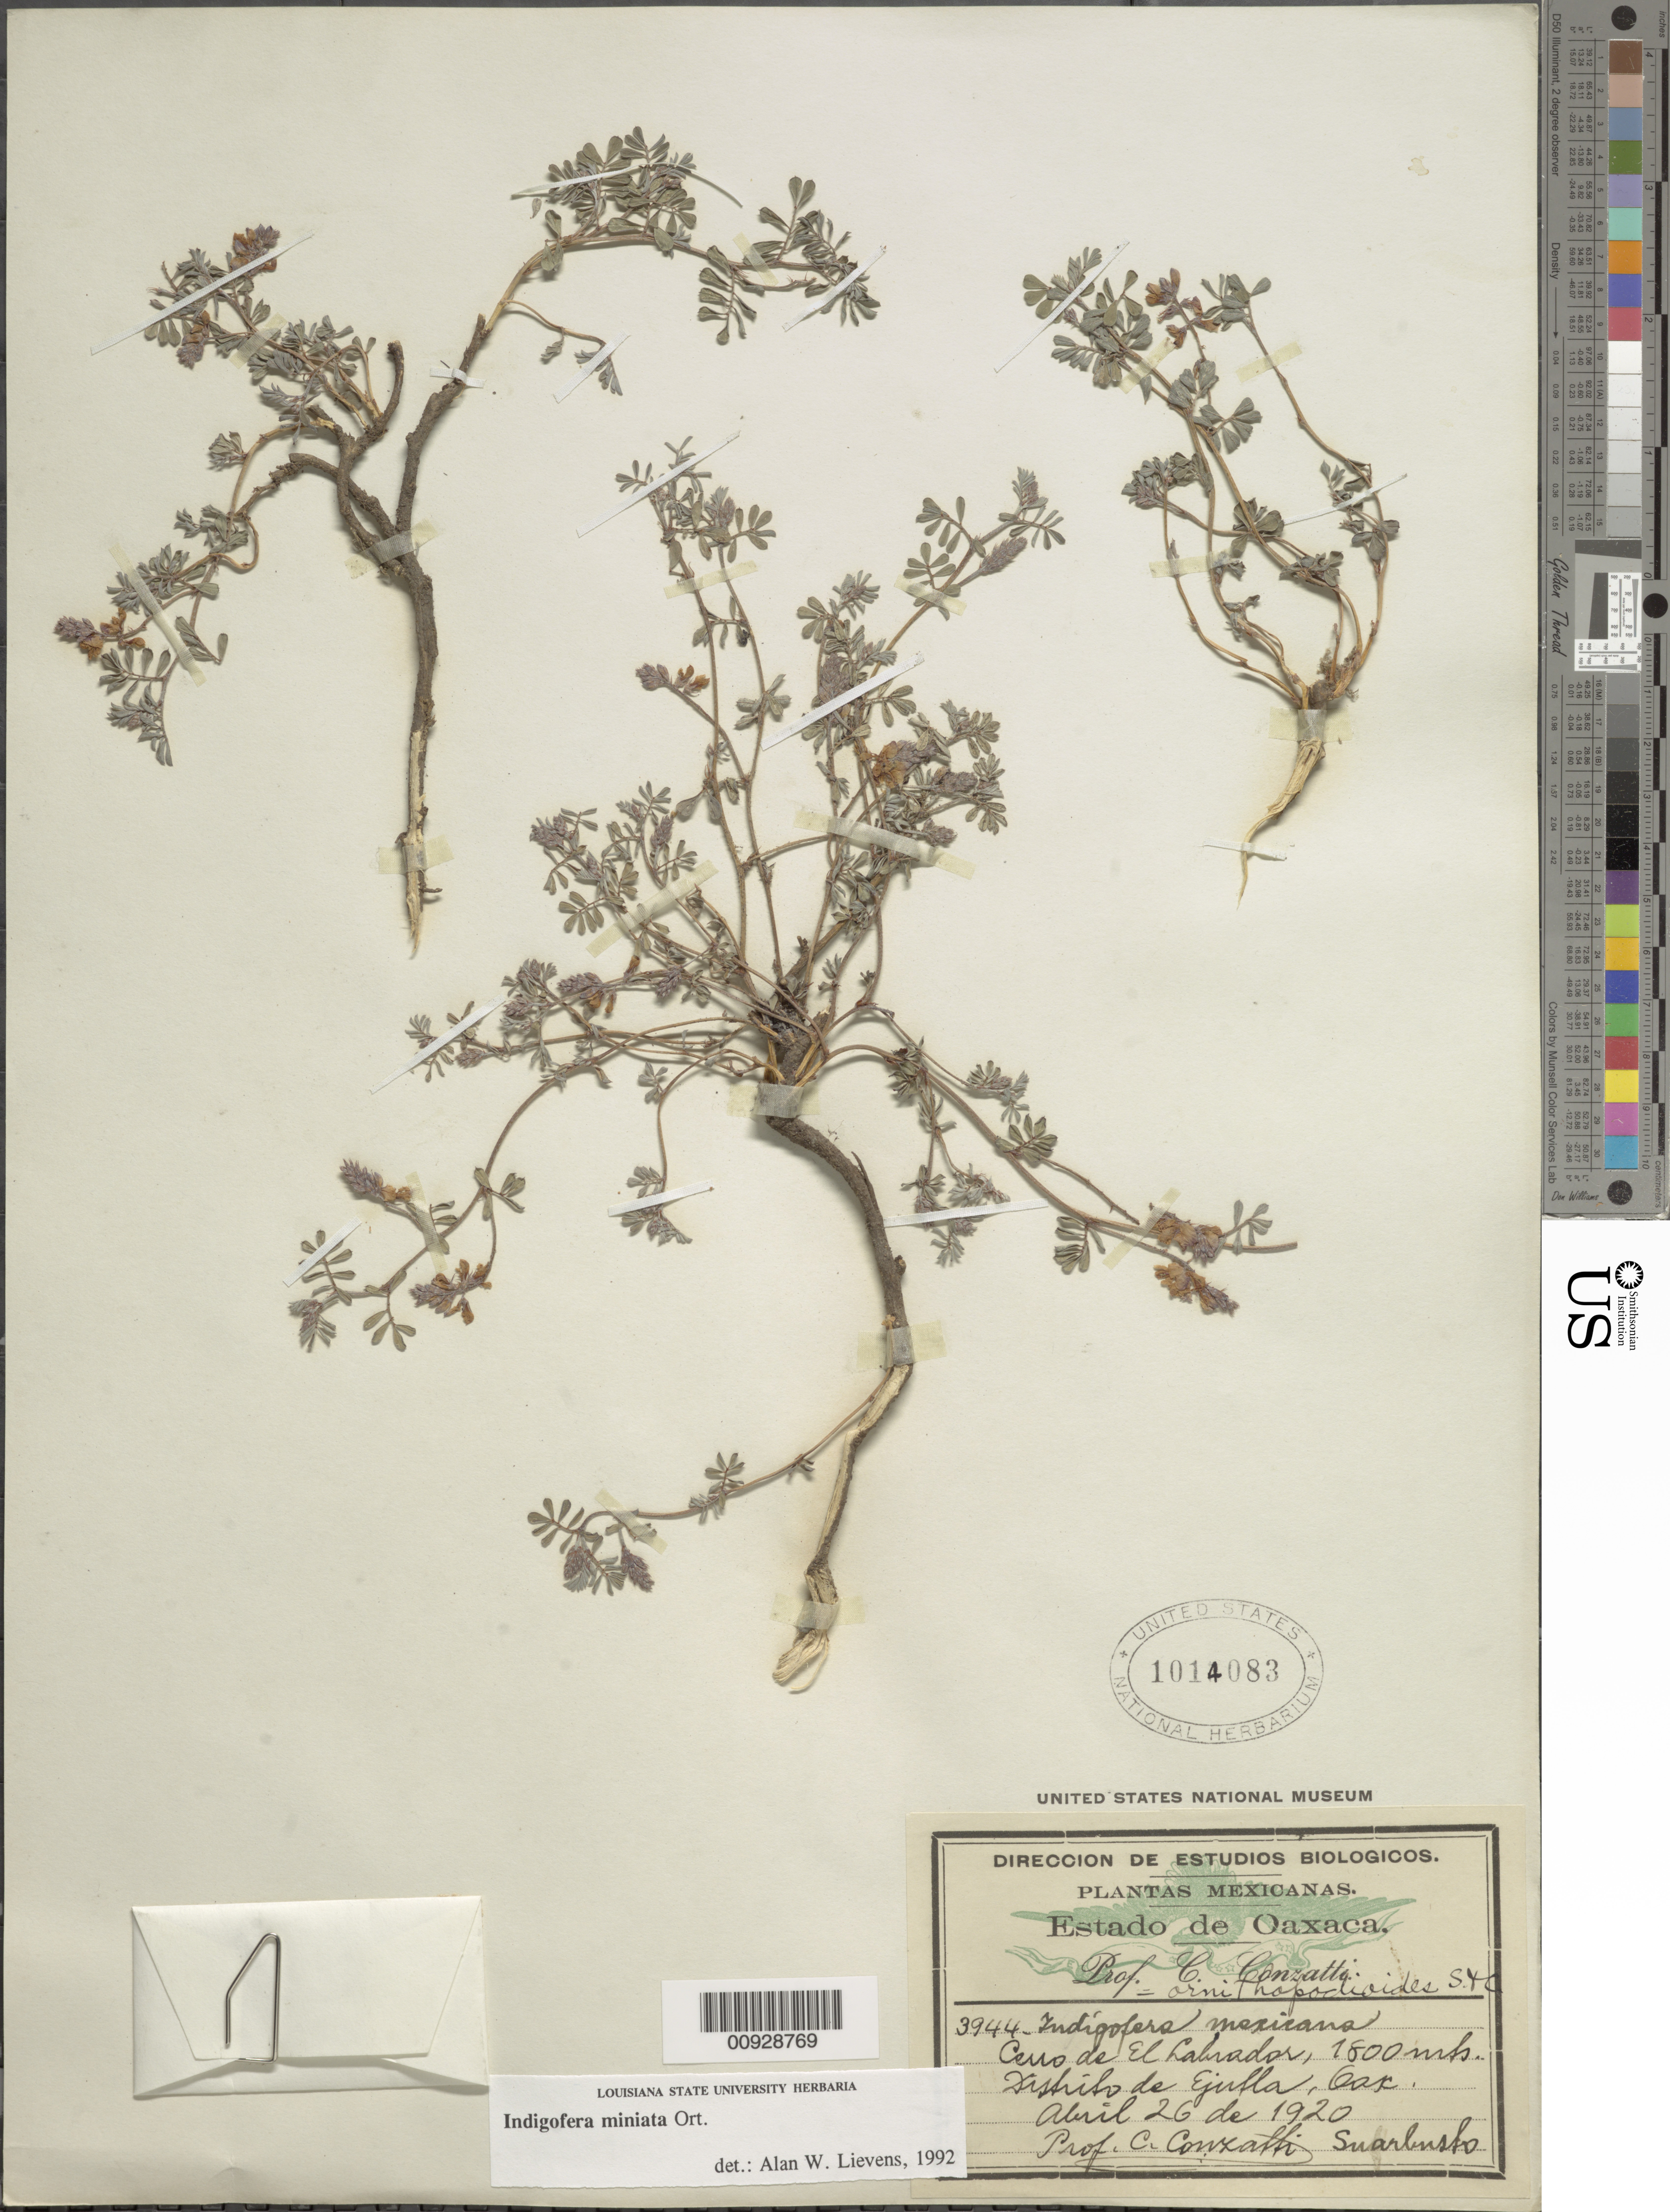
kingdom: Plantae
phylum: Tracheophyta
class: Magnoliopsida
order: Fabales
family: Fabaceae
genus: Indigofera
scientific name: Indigofera miniata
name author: Orteg.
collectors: C. Conzatti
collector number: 3944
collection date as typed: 26 Apr 1920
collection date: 1920-04-26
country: Mexico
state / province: Oaxaca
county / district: Ejutla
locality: Cerro El Labrador, Distrito de Ejutla, Oaxaca.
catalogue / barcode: US 1014083